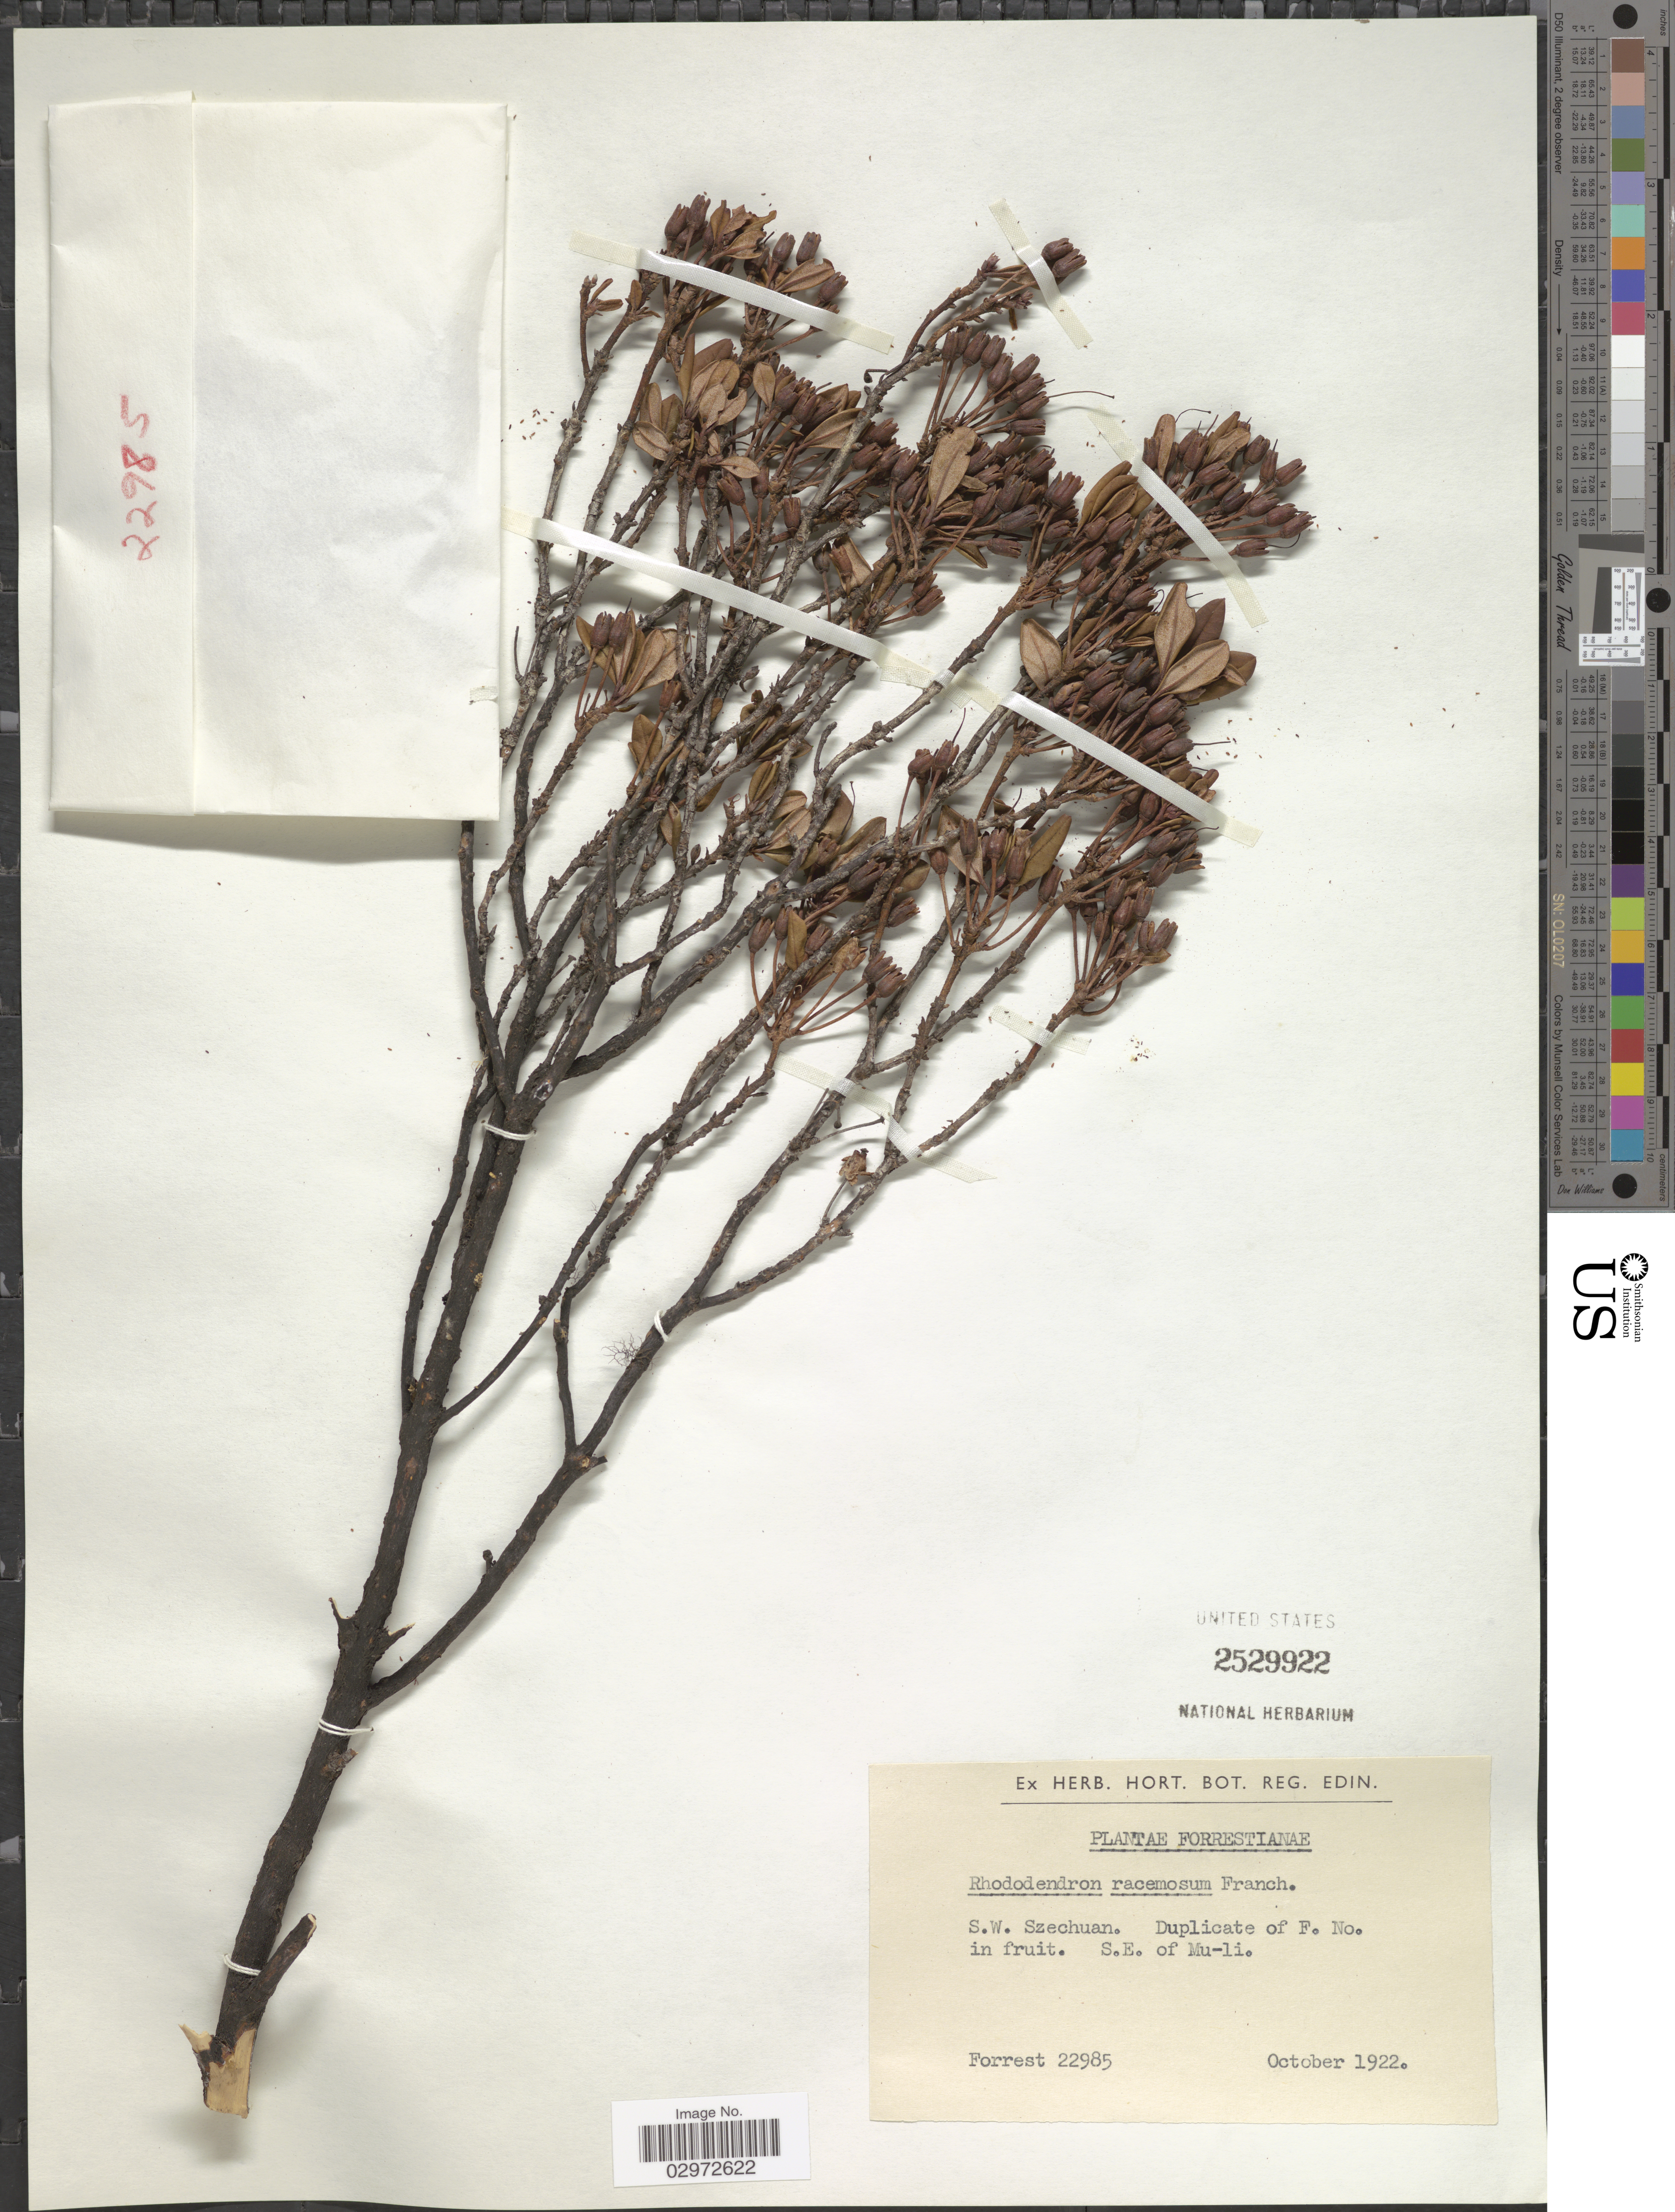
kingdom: Plantae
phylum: Tracheophyta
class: Magnoliopsida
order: Ericales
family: Ericaceae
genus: Rhododendron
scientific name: Rhododendron racemosum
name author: Franch.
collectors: -. Forrest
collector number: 22985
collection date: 1922-10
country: China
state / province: Sichuan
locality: S.W. Szechuan, S.E. of Mu-li.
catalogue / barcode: US 2529922